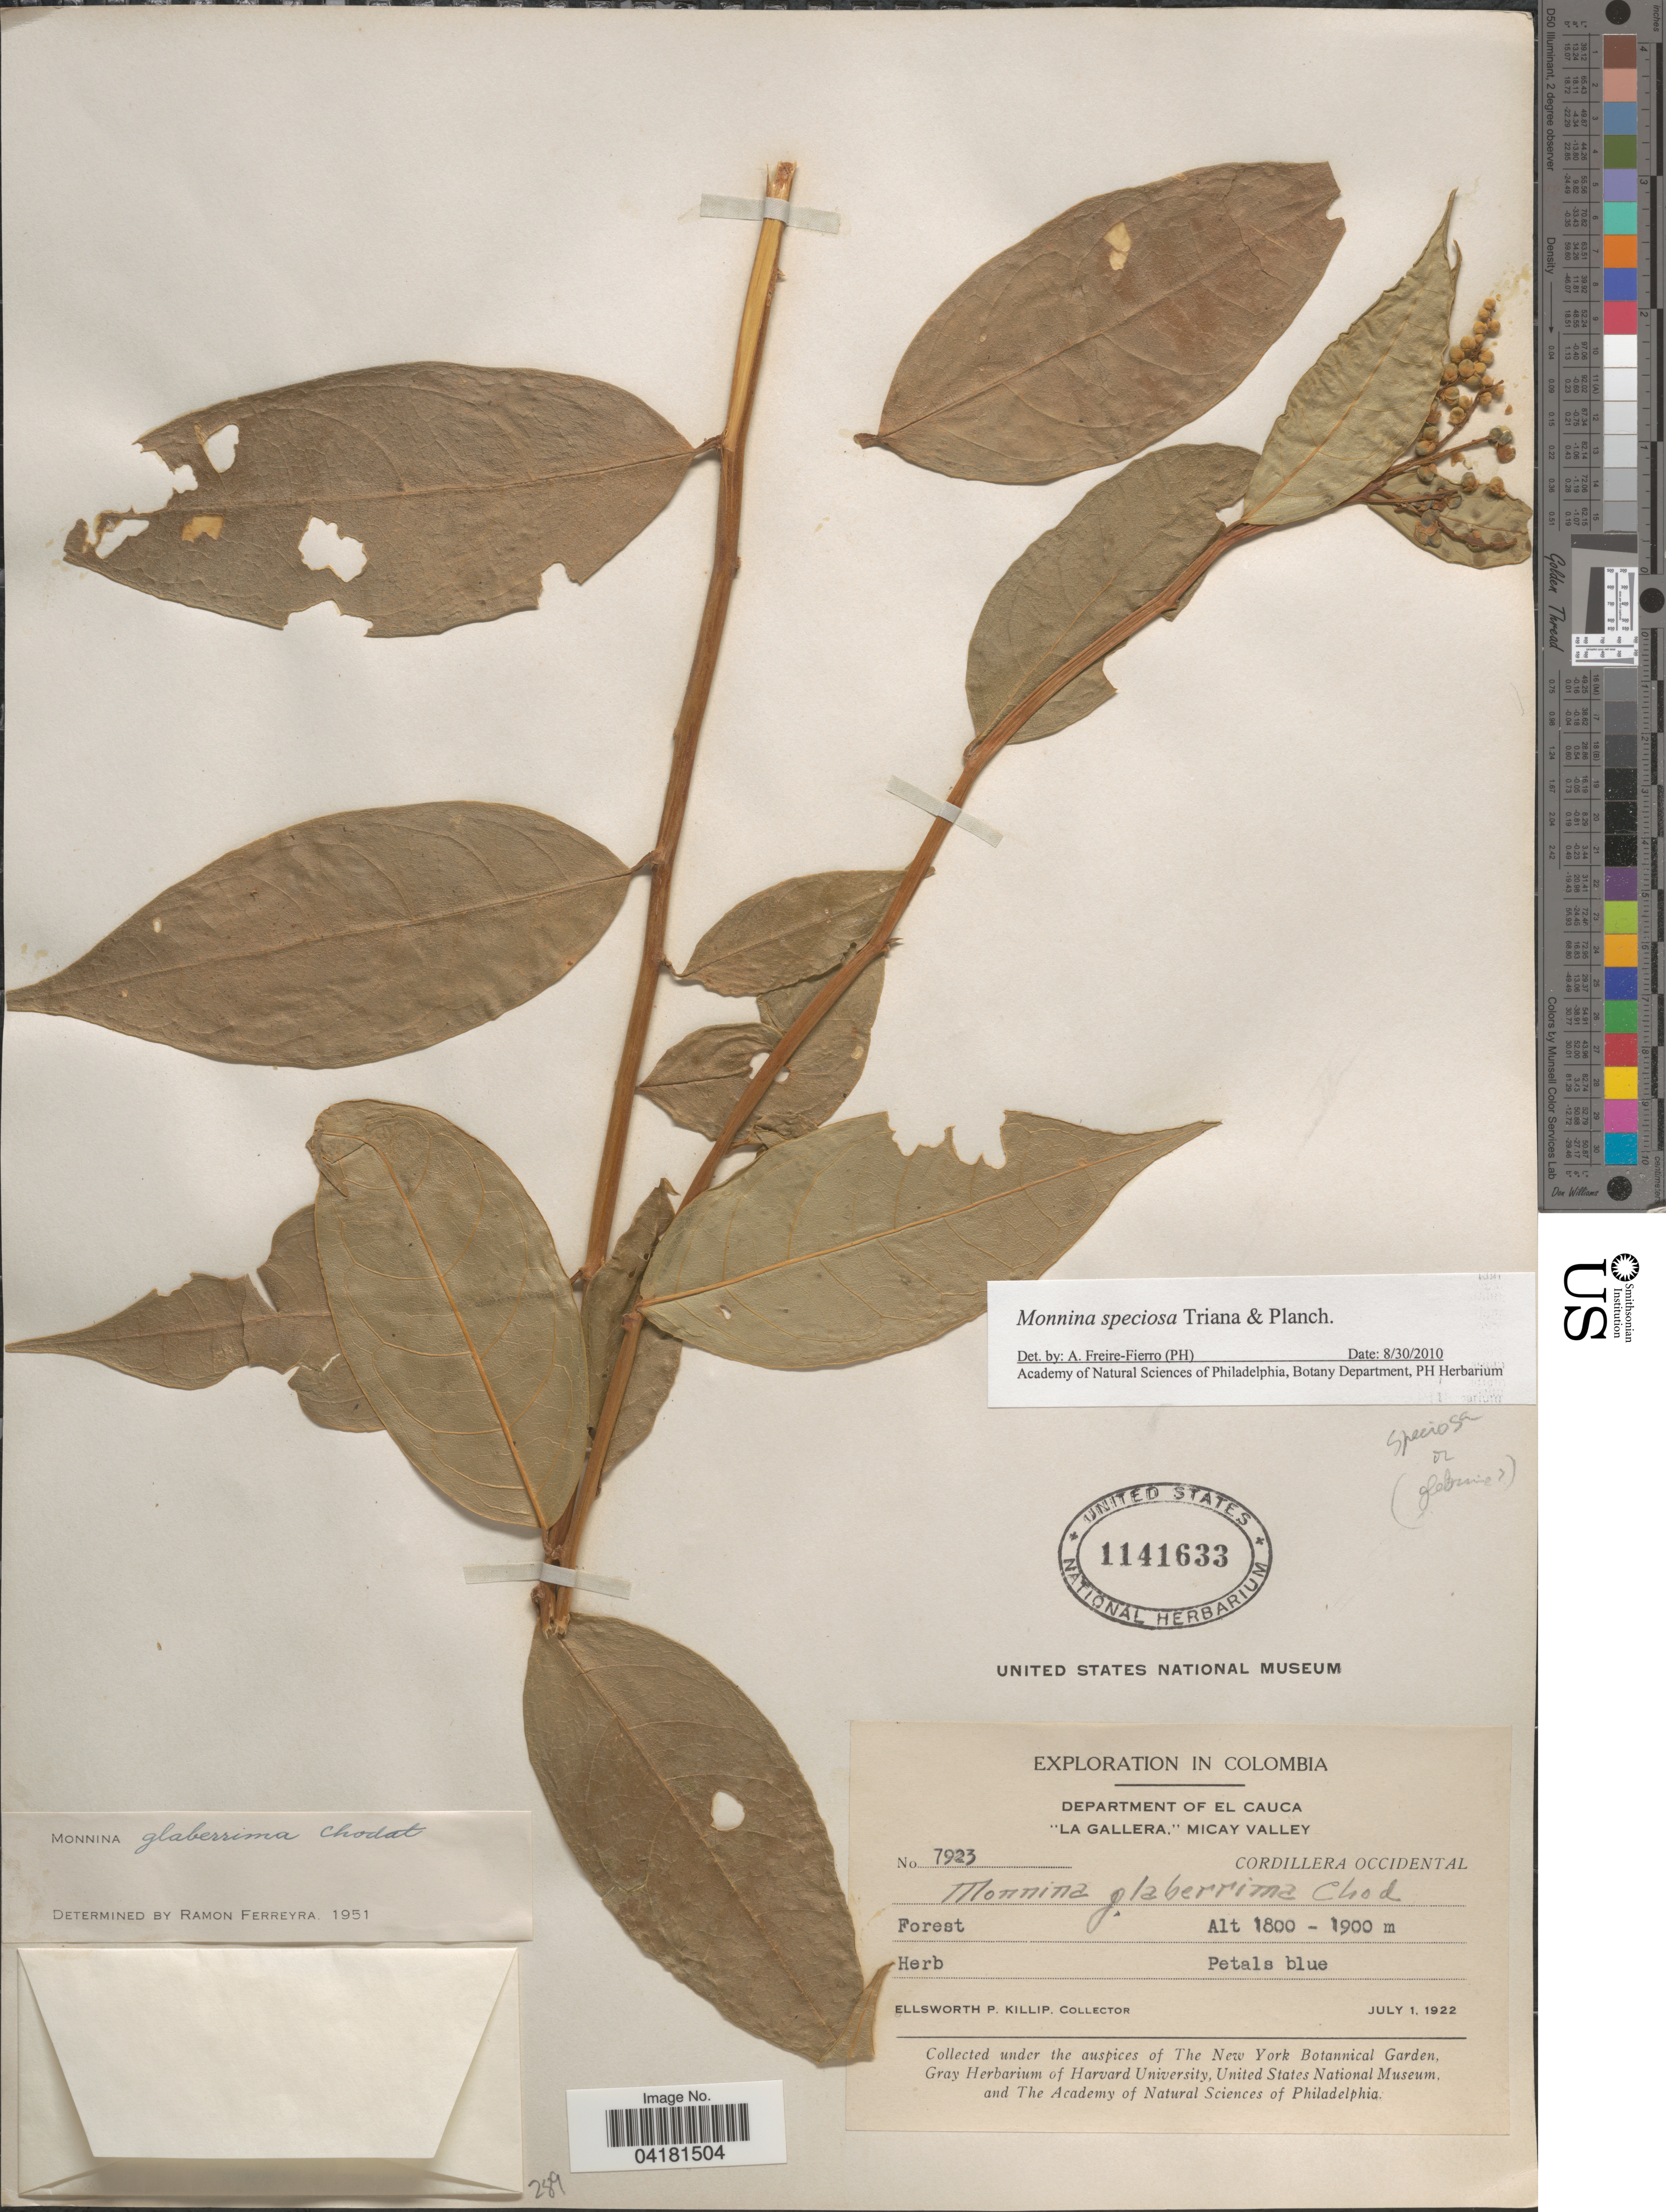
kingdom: Plantae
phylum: Tracheophyta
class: Magnoliopsida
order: Fabales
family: Polygalaceae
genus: Monnina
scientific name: Monnina speciosa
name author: Triana & Planch.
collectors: E. P. Killip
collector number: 7923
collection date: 1922-07-01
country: Colombia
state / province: Cauca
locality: Exploration in Colombia. Department of El Cauca. "La Gallera," Micay Valley. Cordillera Occidental.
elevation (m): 1800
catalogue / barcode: US 1141633